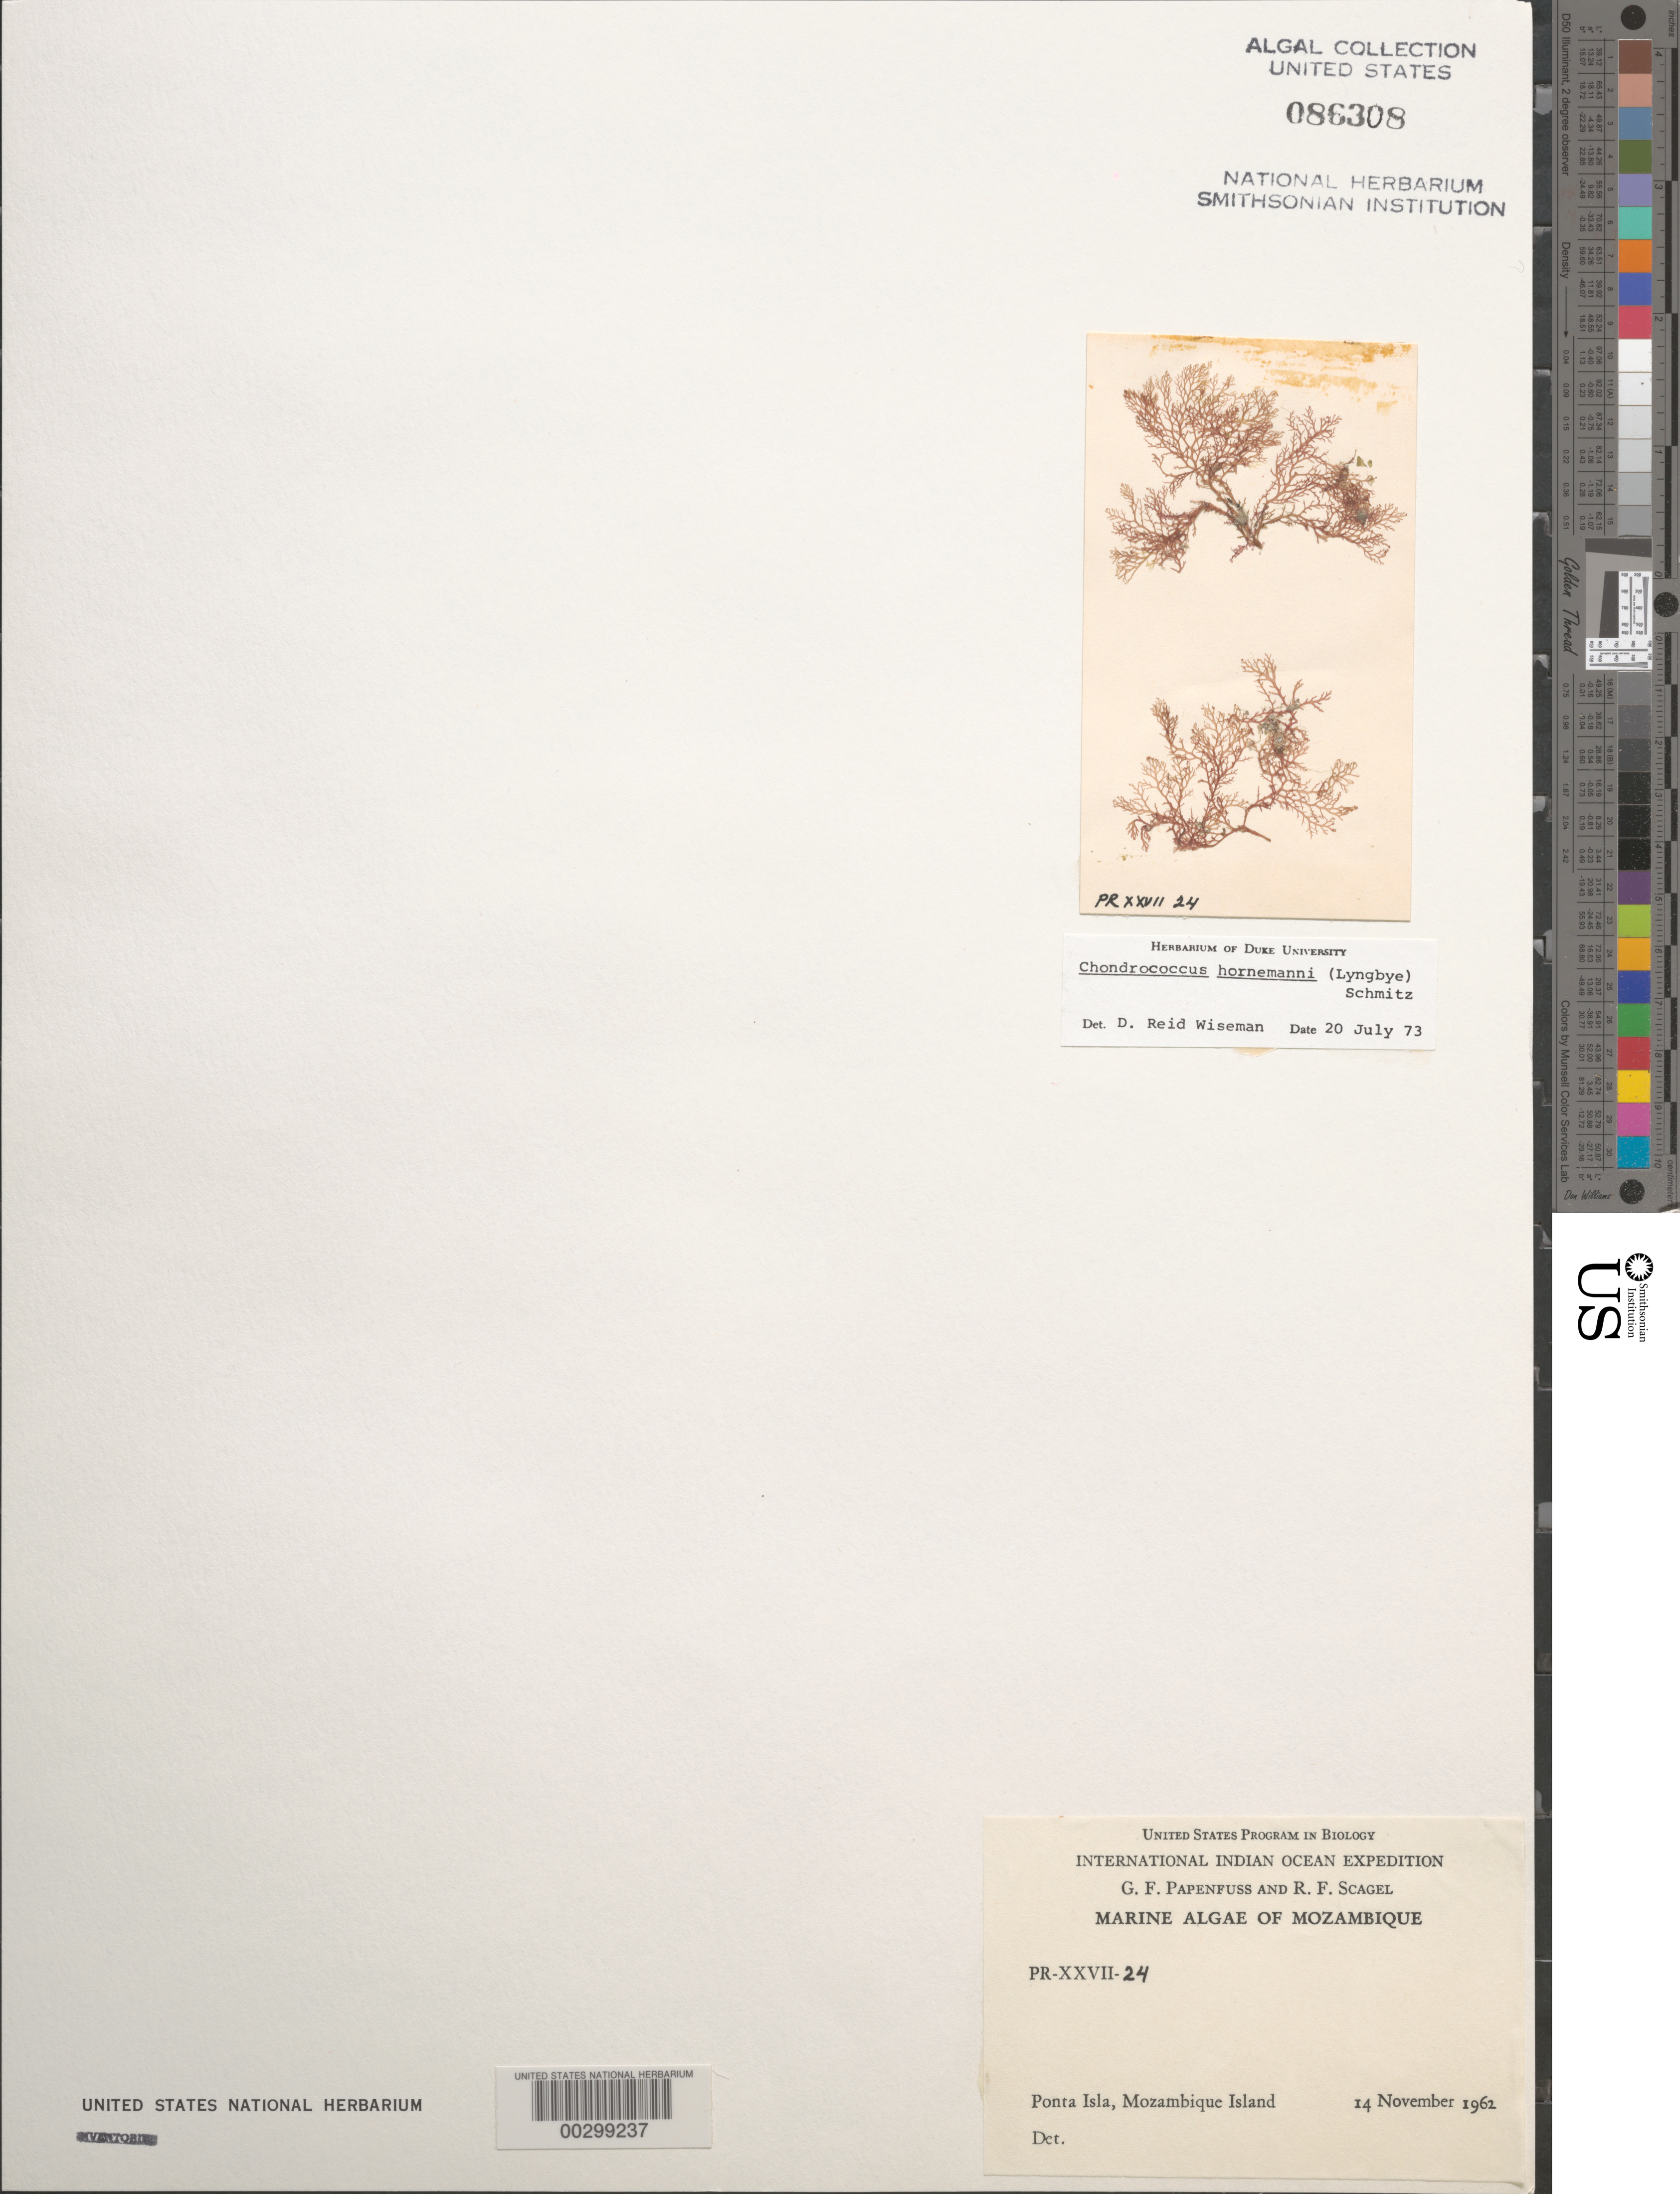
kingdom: Plantae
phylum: Rhodophyta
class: Florideophyceae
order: Gigartinales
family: Rhizophyllidaceae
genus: Portieria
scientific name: Portieria hornemannii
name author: (Lyngbye) P.C. Silva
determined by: Algae name updating Project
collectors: G. Papenfuss & R. F. Scagel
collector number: PR-XXVII-24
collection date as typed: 14 Nov 1962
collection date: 1962-11-14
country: Mozambique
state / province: Nampula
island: Mozambique Island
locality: Ponta Isla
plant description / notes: International Indian Ocean Expedition, 1962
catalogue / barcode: US 86308